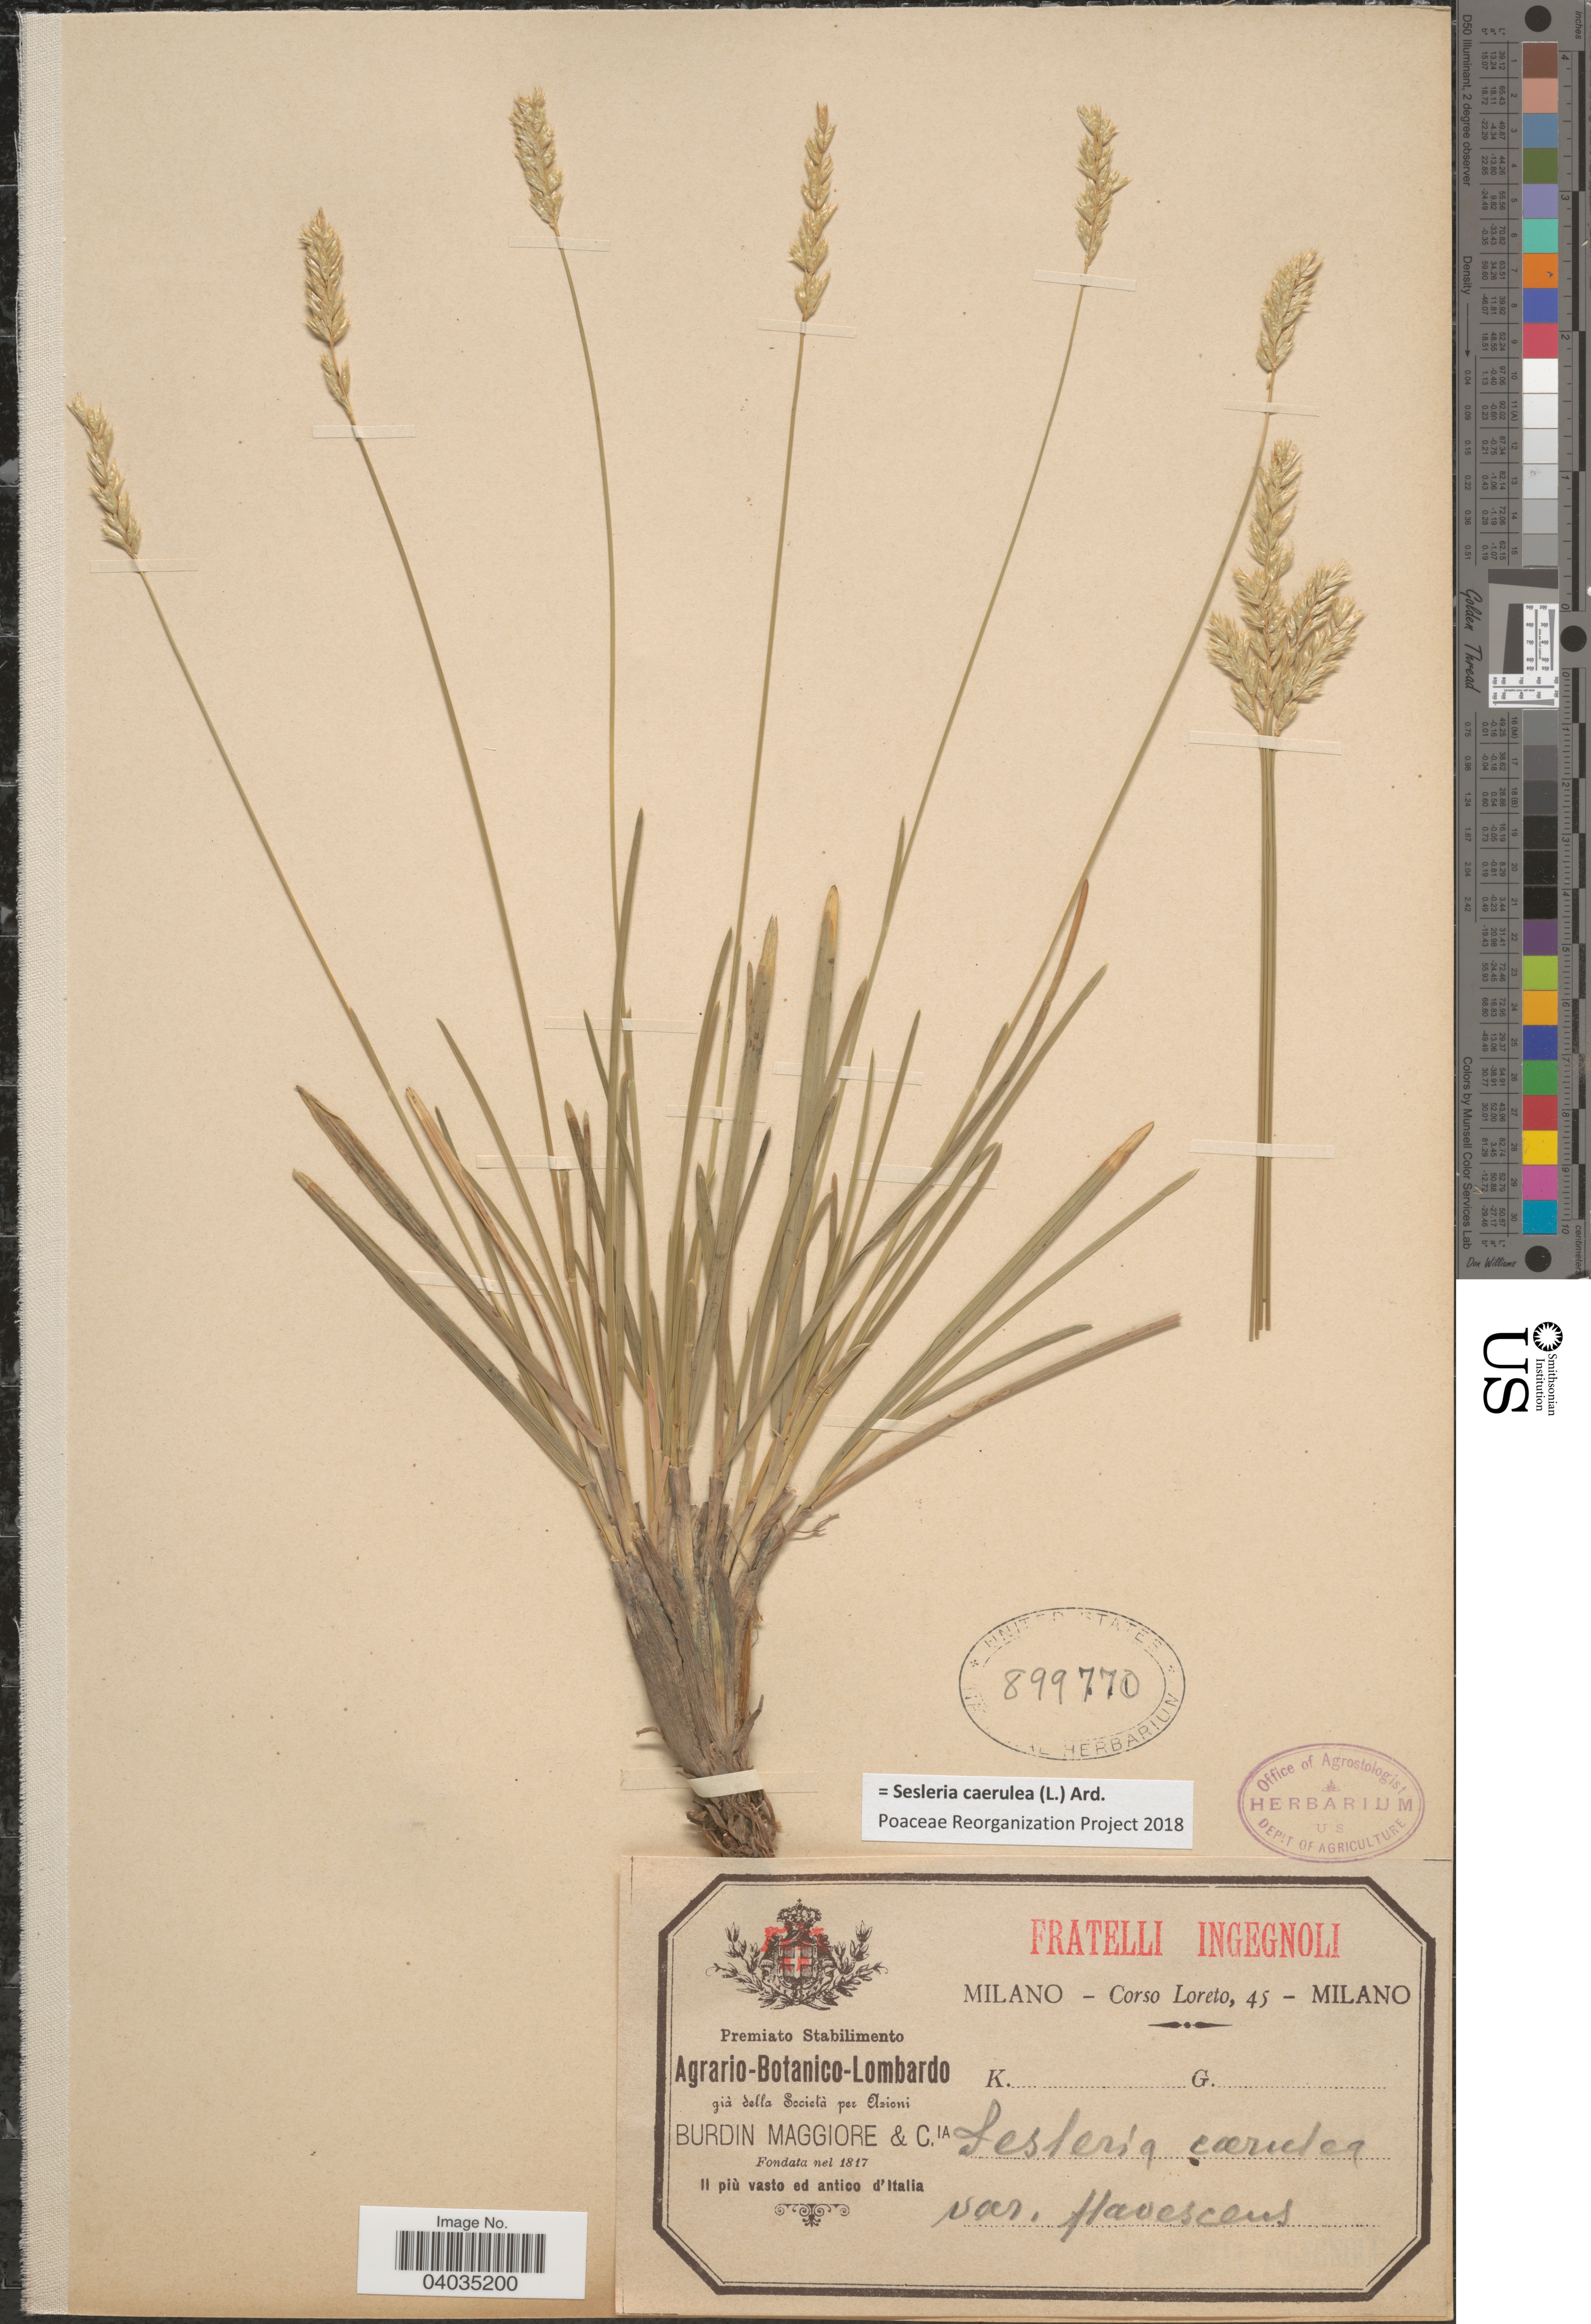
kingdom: Plantae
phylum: Tracheophyta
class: Liliopsida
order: Poales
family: Poaceae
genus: Sesleria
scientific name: Sesleria caerulea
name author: (L.) Ard.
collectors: Fratelli Ingegnoli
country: Italy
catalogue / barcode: US 899770